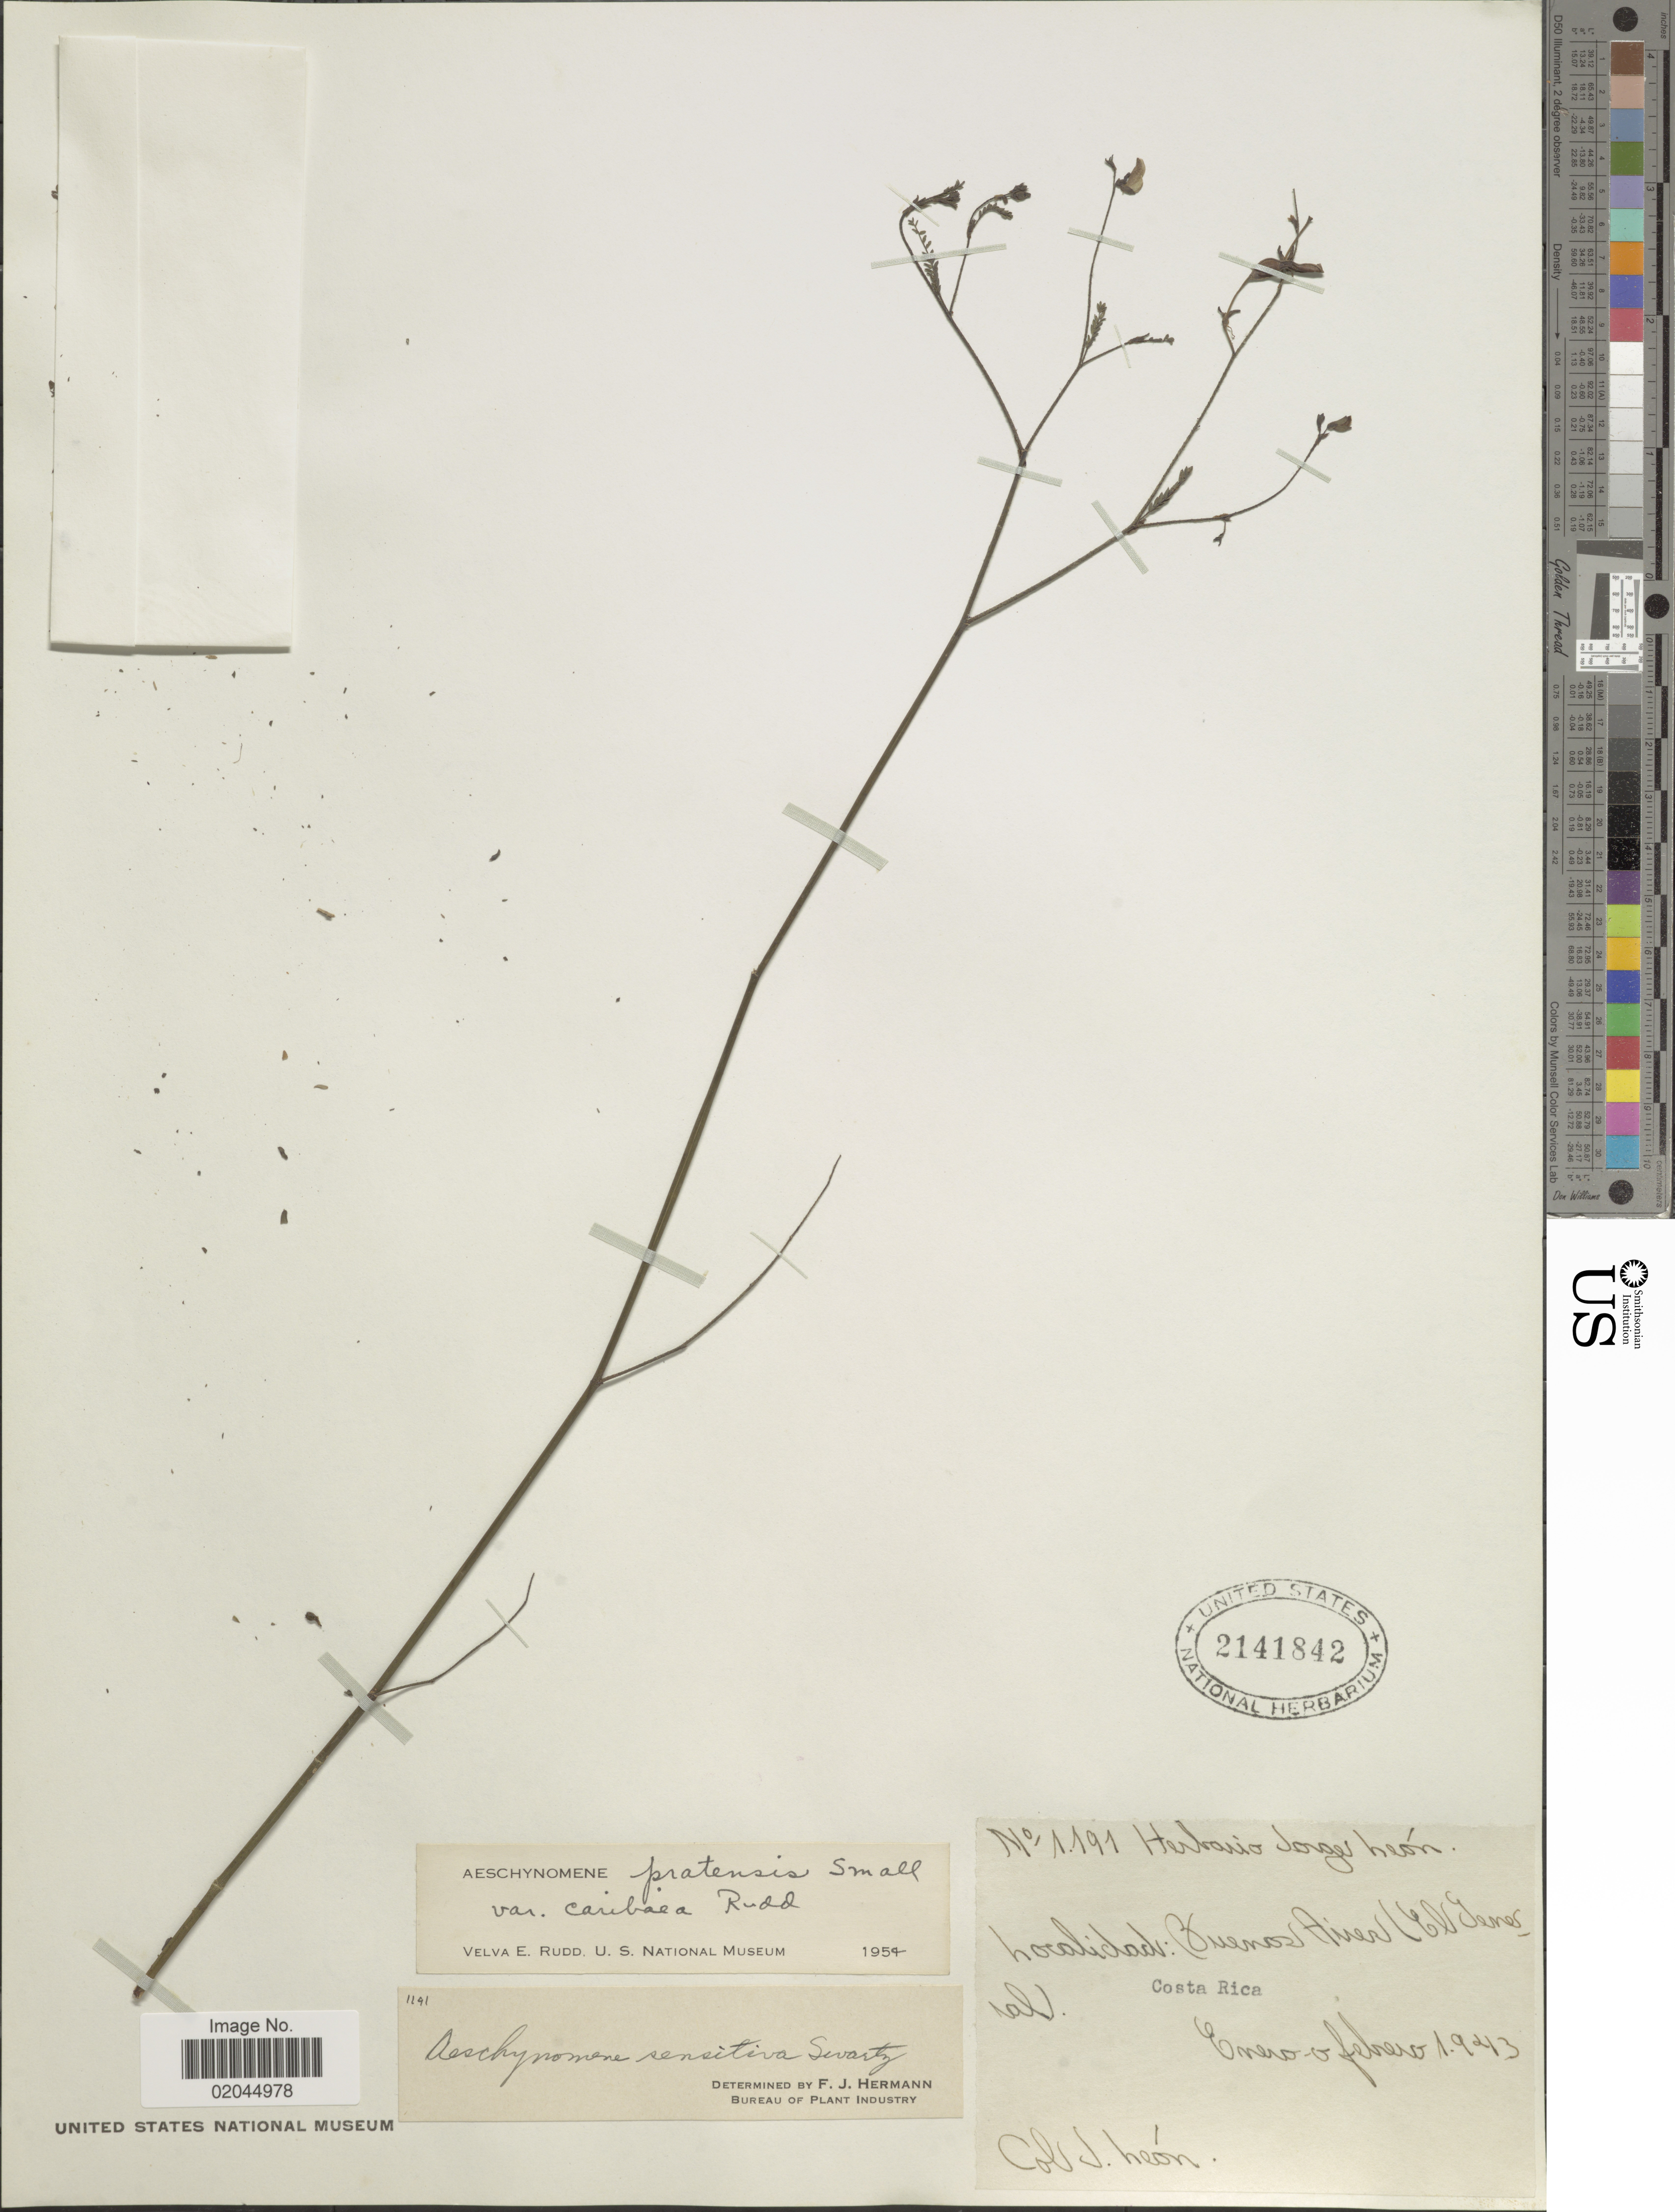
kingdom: Plantae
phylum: Tracheophyta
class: Magnoliopsida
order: Fabales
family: Fabaceae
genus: Aeschynomene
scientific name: Aeschynomene pratensis var. caribaea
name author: Rudd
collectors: J. León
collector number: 1191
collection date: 1943-01/1943-02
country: Costa Rica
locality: Buenos Aires (El Gene)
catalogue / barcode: US 2141842